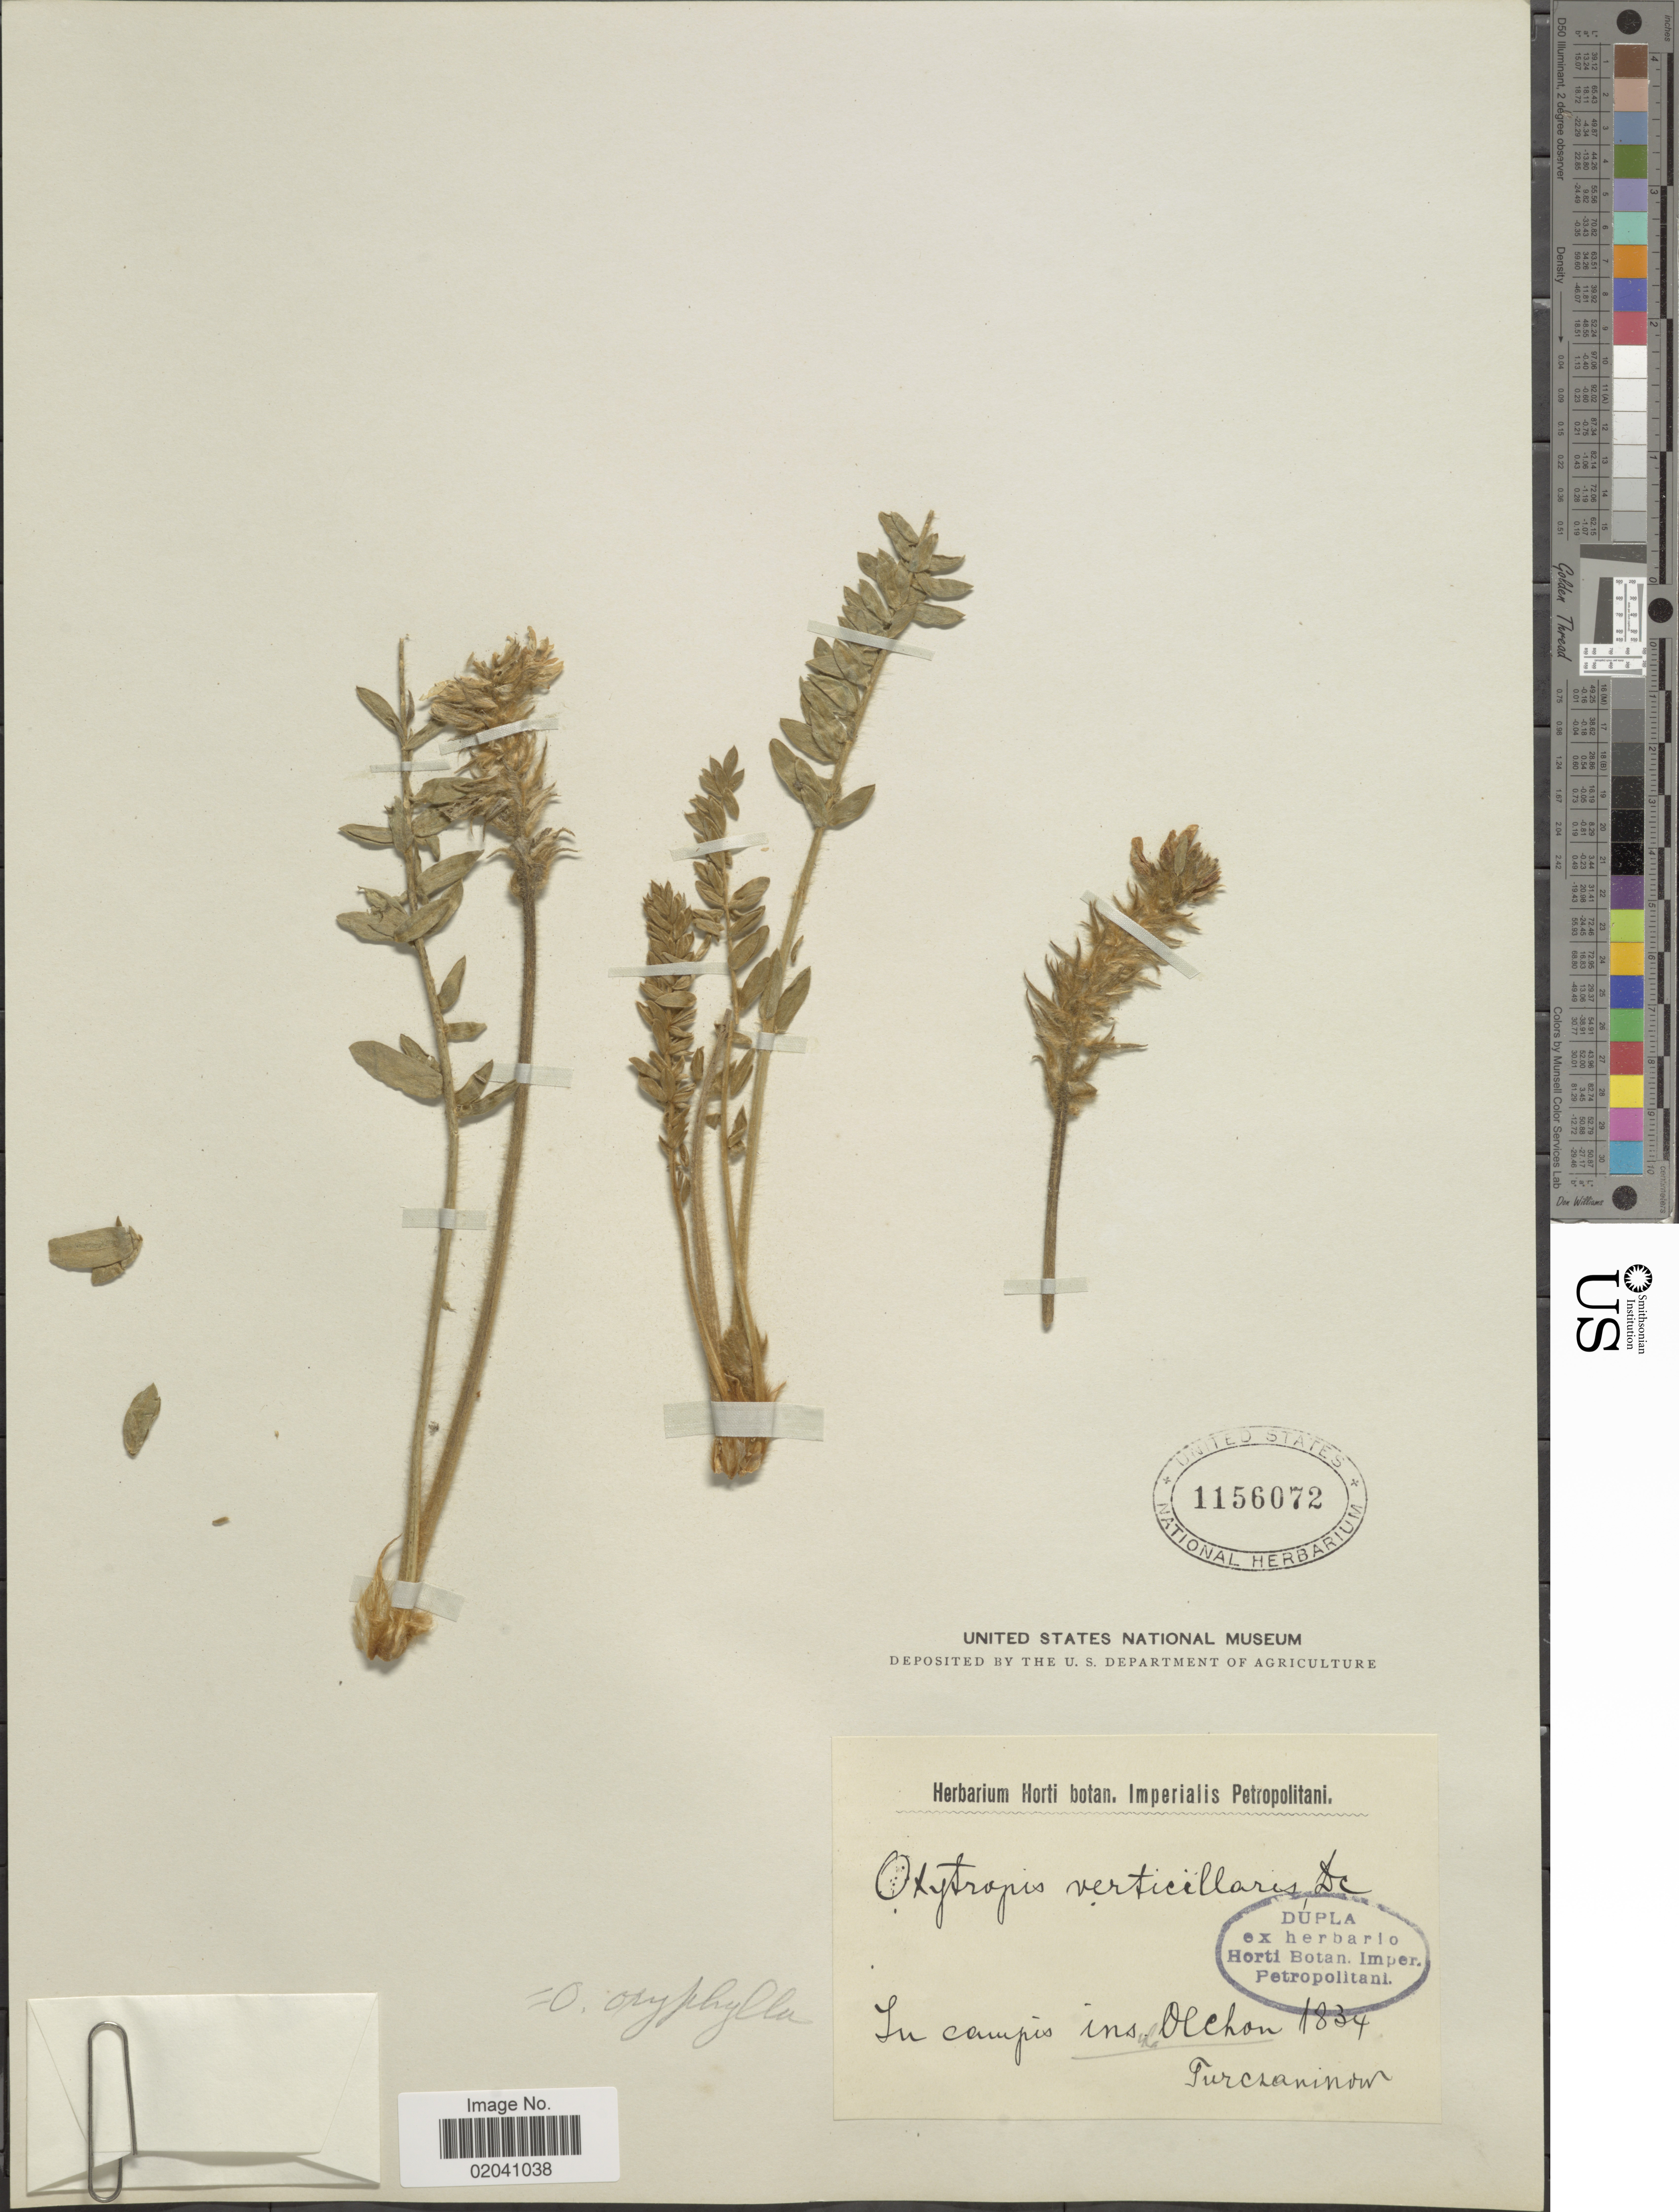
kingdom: Plantae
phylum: Tracheophyta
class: Magnoliopsida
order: Fabales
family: Fabaceae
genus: Oxytropis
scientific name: Oxytropis oxyphylla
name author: (Pall.) DC.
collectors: -. Turezaninow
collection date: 1834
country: Russian Federation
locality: In campis ins Olchon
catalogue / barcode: US 1156072